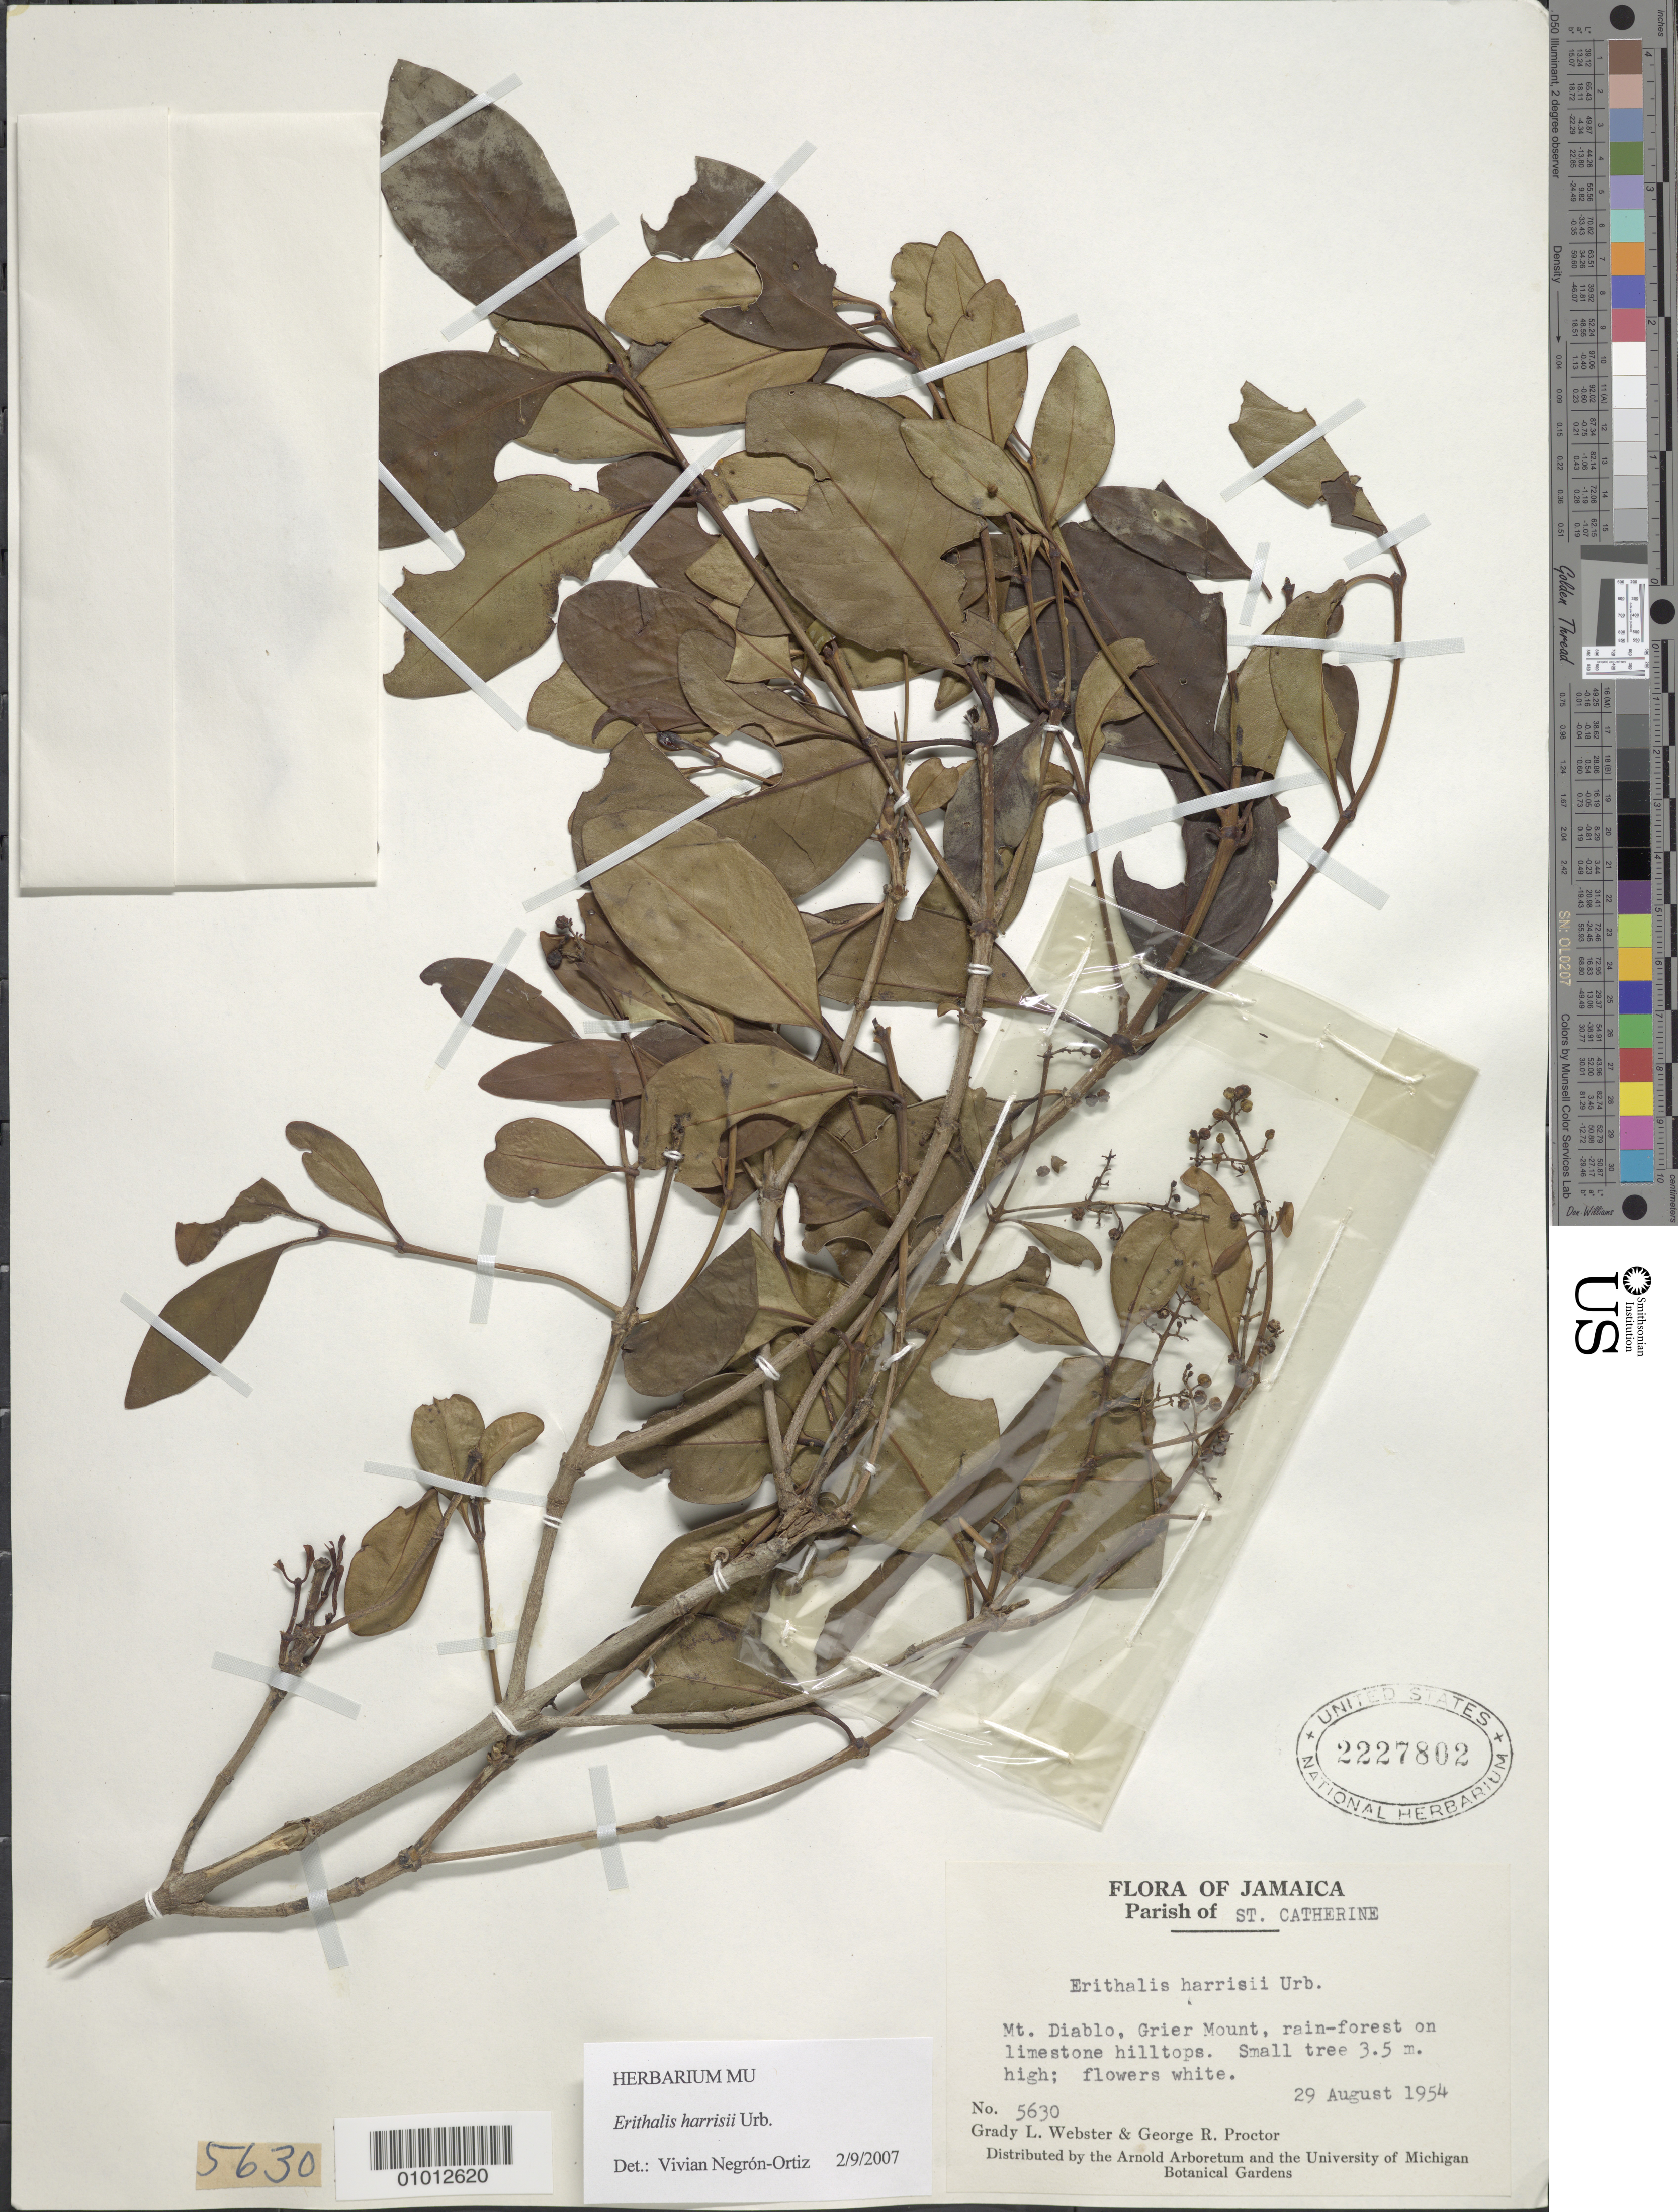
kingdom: Plantae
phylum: Tracheophyta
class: Magnoliopsida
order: Gentianales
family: Rubiaceae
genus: Erithalis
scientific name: Erithalis harrisii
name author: Urb.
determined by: Negrón-Ortiz, V.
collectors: G. L. Webster & G. R. Proctor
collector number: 5630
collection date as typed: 29 Aug 1954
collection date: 1954-08-29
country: Jamaica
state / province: Saint Catherine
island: Jamaica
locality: Mt. Diablo, Grier Mount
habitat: Rainforest on limestone hilltops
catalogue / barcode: US 2227802